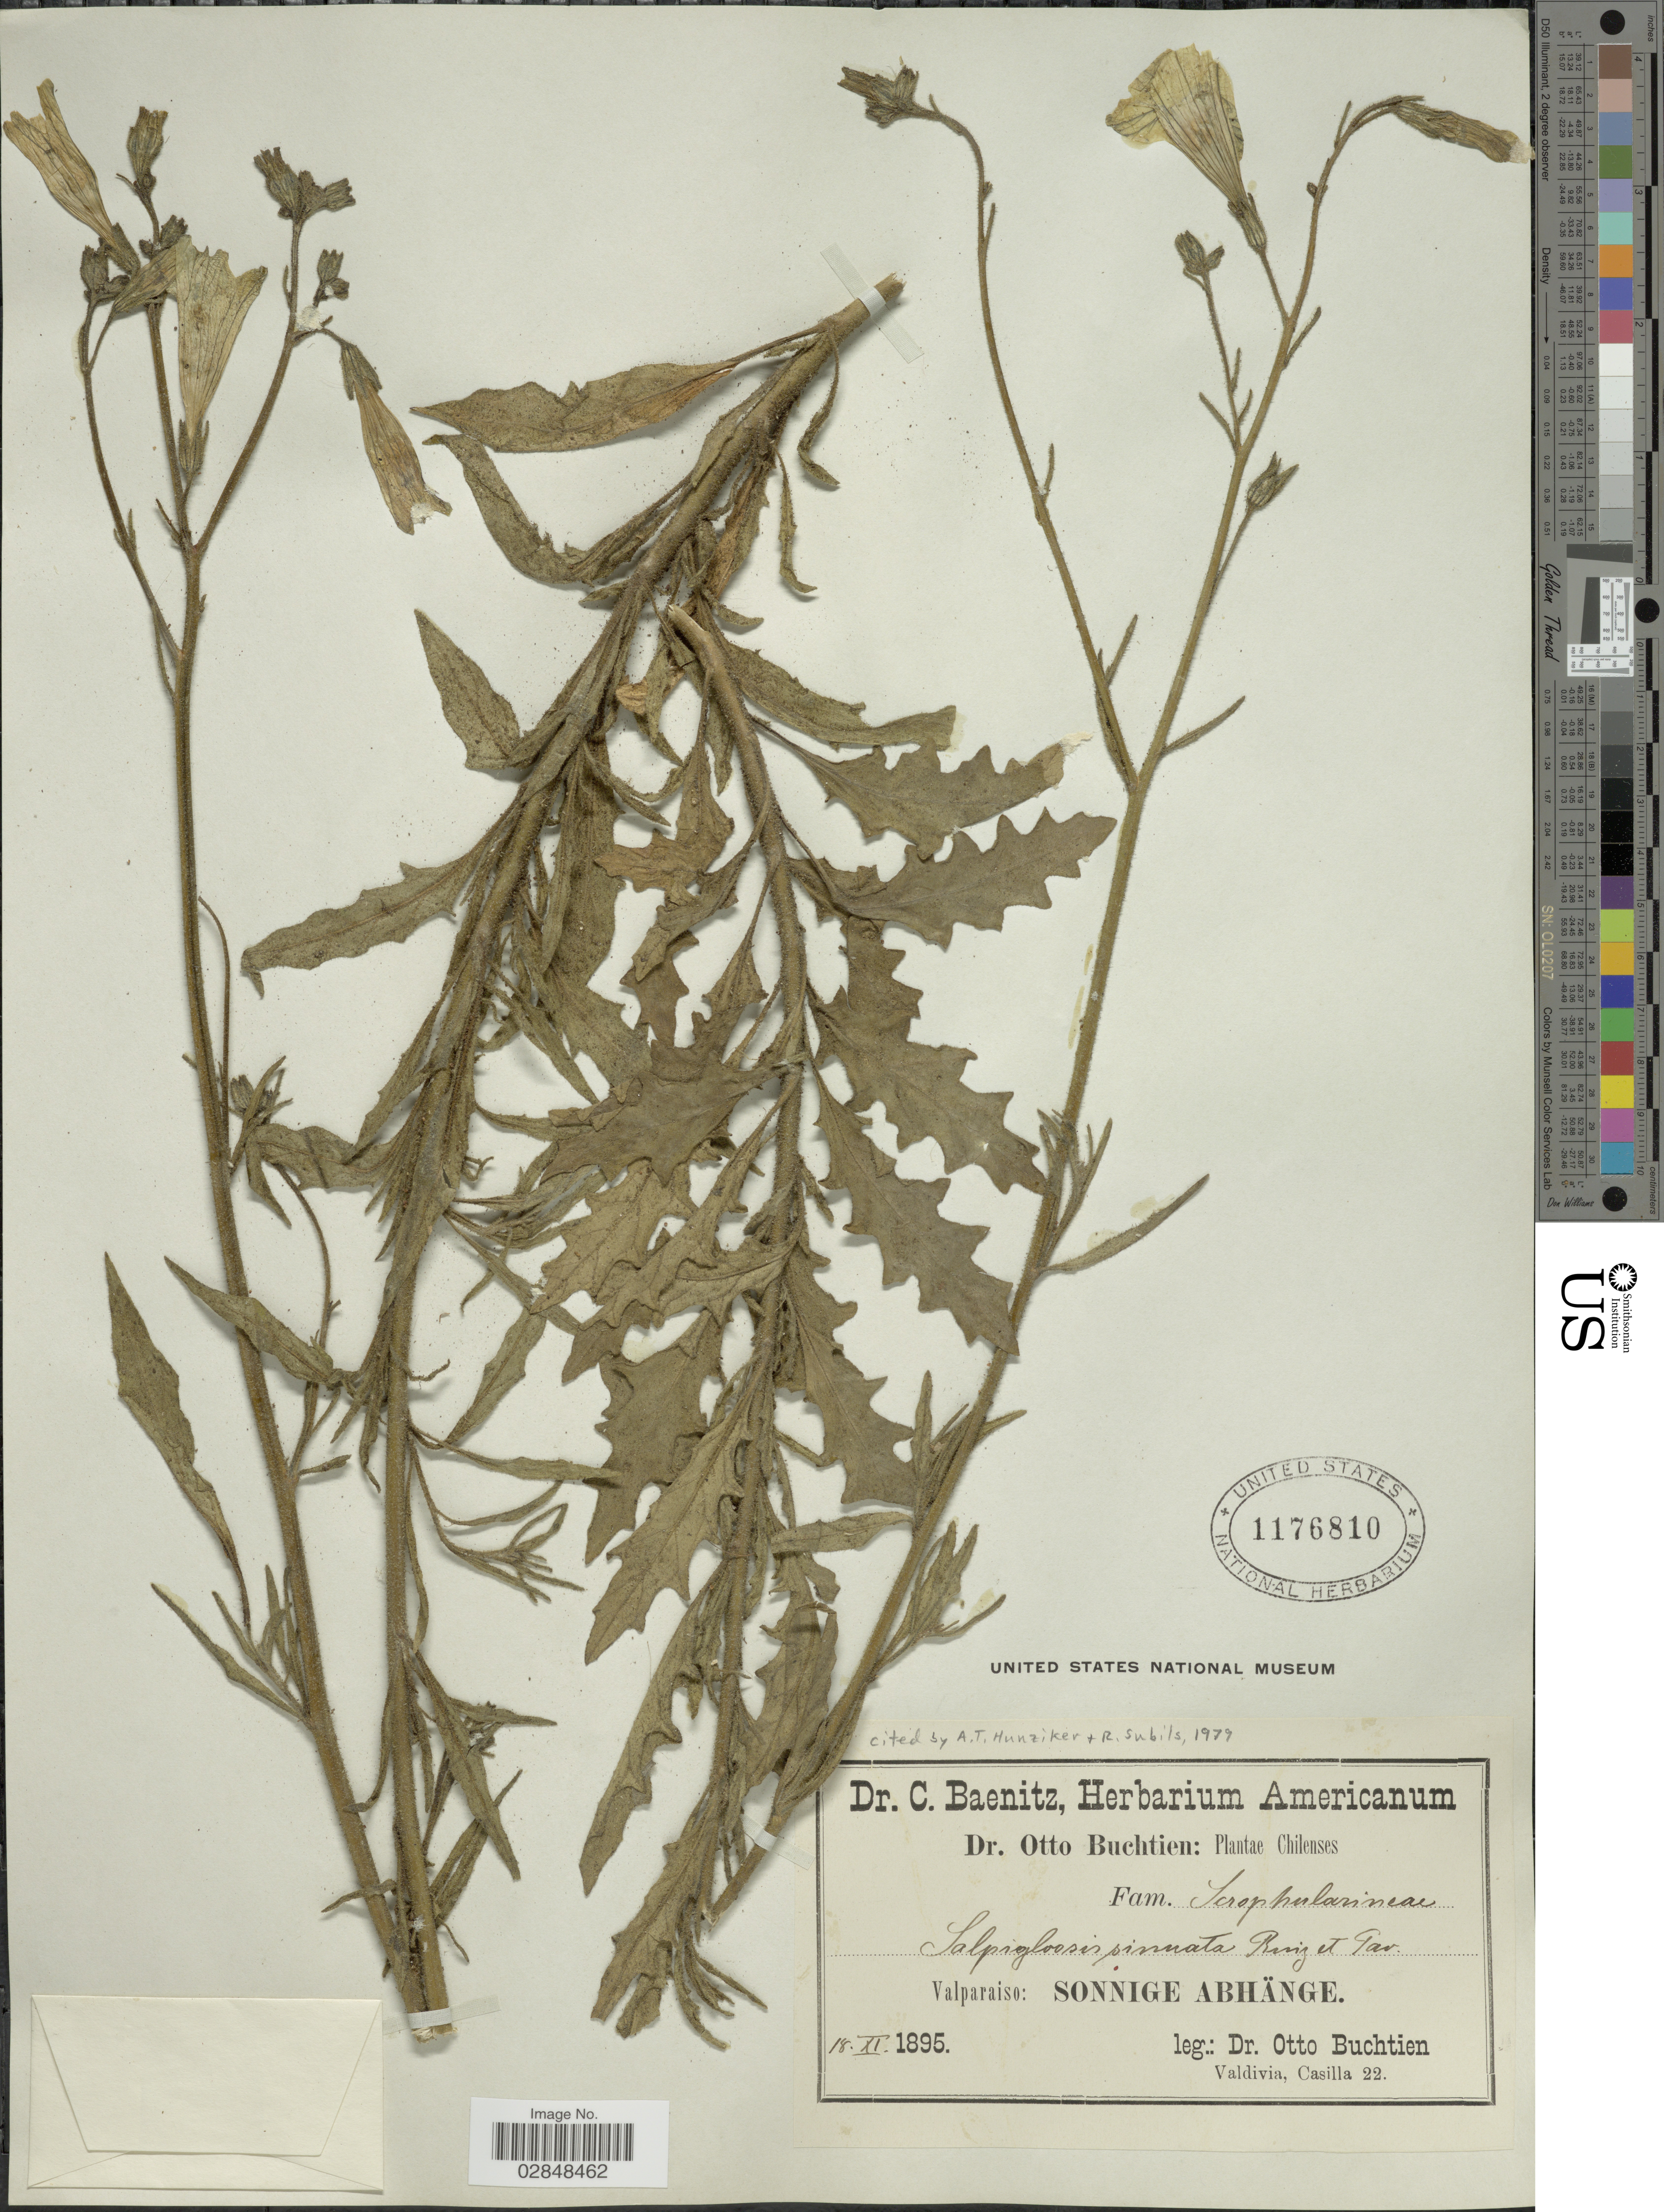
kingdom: Plantae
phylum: Tracheophyta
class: Magnoliopsida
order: Solanales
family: Solanaceae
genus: Salpiglossis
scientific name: Salpiglossis sinuata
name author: Ruiz & Pav.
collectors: O. Buchtien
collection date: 1895-11-18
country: Chile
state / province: Valparaíso (V)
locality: Sonnige Abhänge.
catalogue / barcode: US 1176810